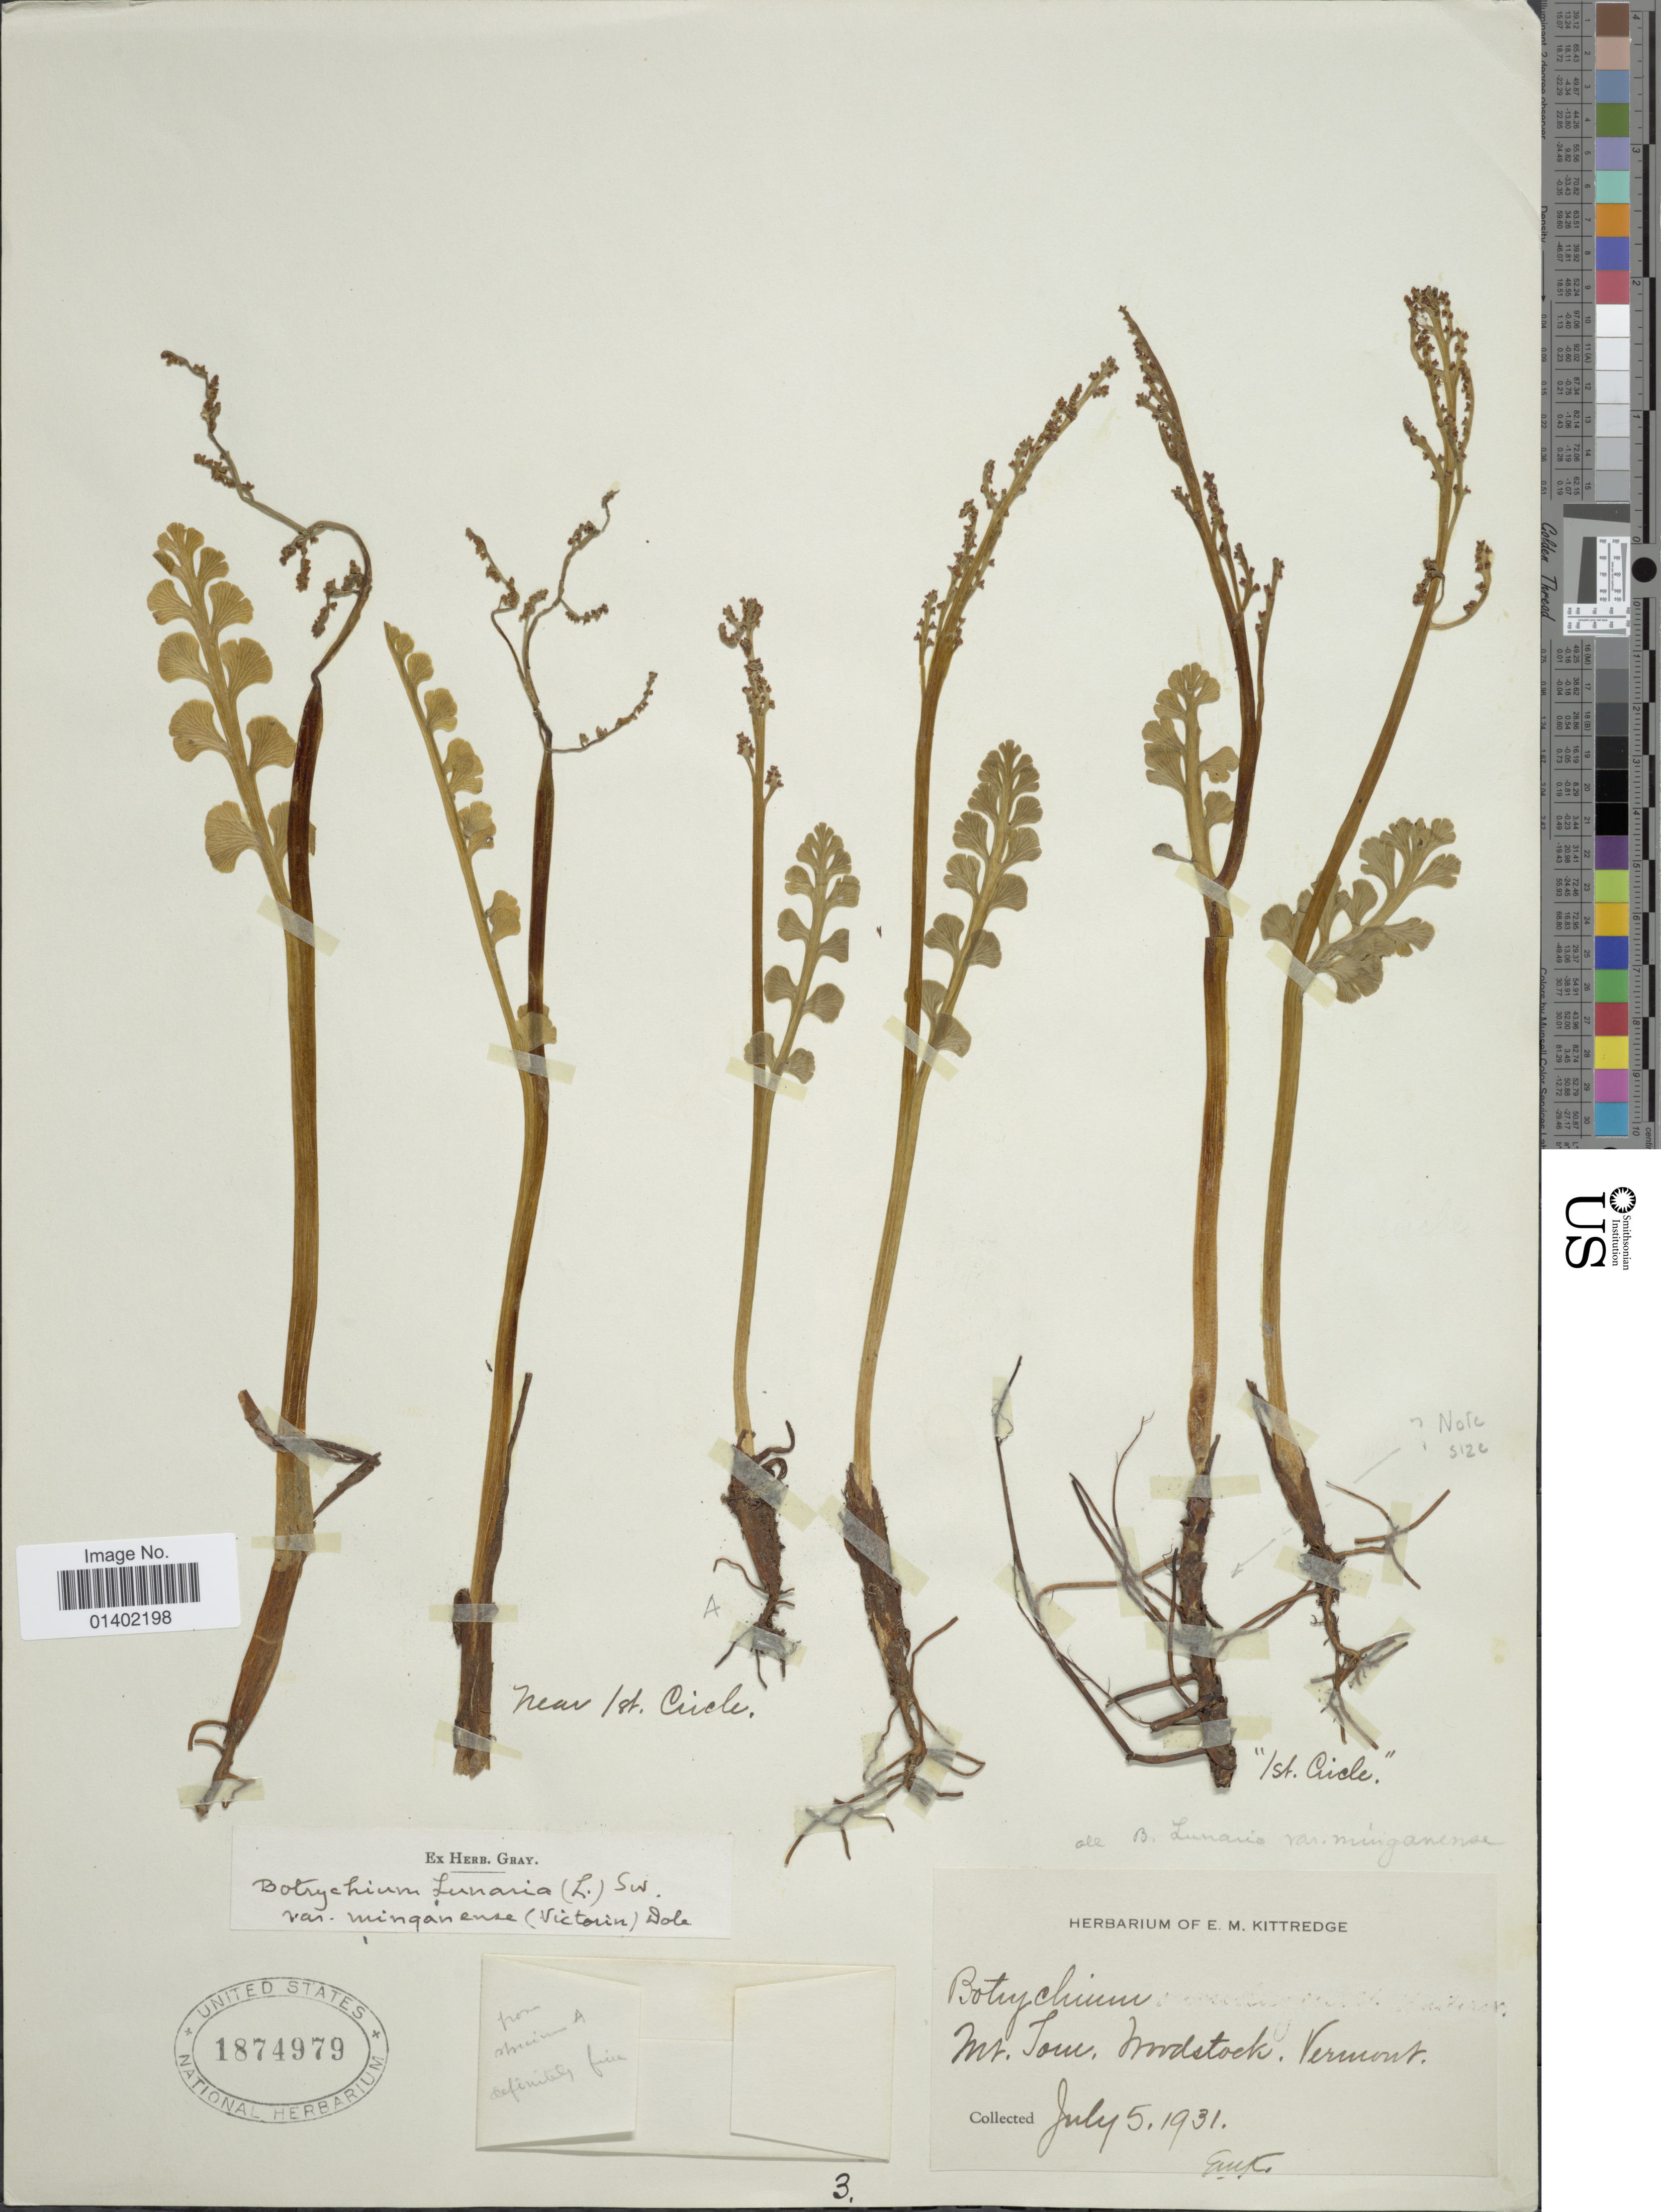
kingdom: Plantae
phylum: Tracheophyta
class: Polypodiopsida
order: Ophioglossales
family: Ophioglossaceae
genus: Botrychium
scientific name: Botrychium minganense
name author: Vict.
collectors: E. Kittredge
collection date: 1931-07-05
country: United States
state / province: Vermont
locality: Mt. Tom. Woodstock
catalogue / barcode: US 1874979